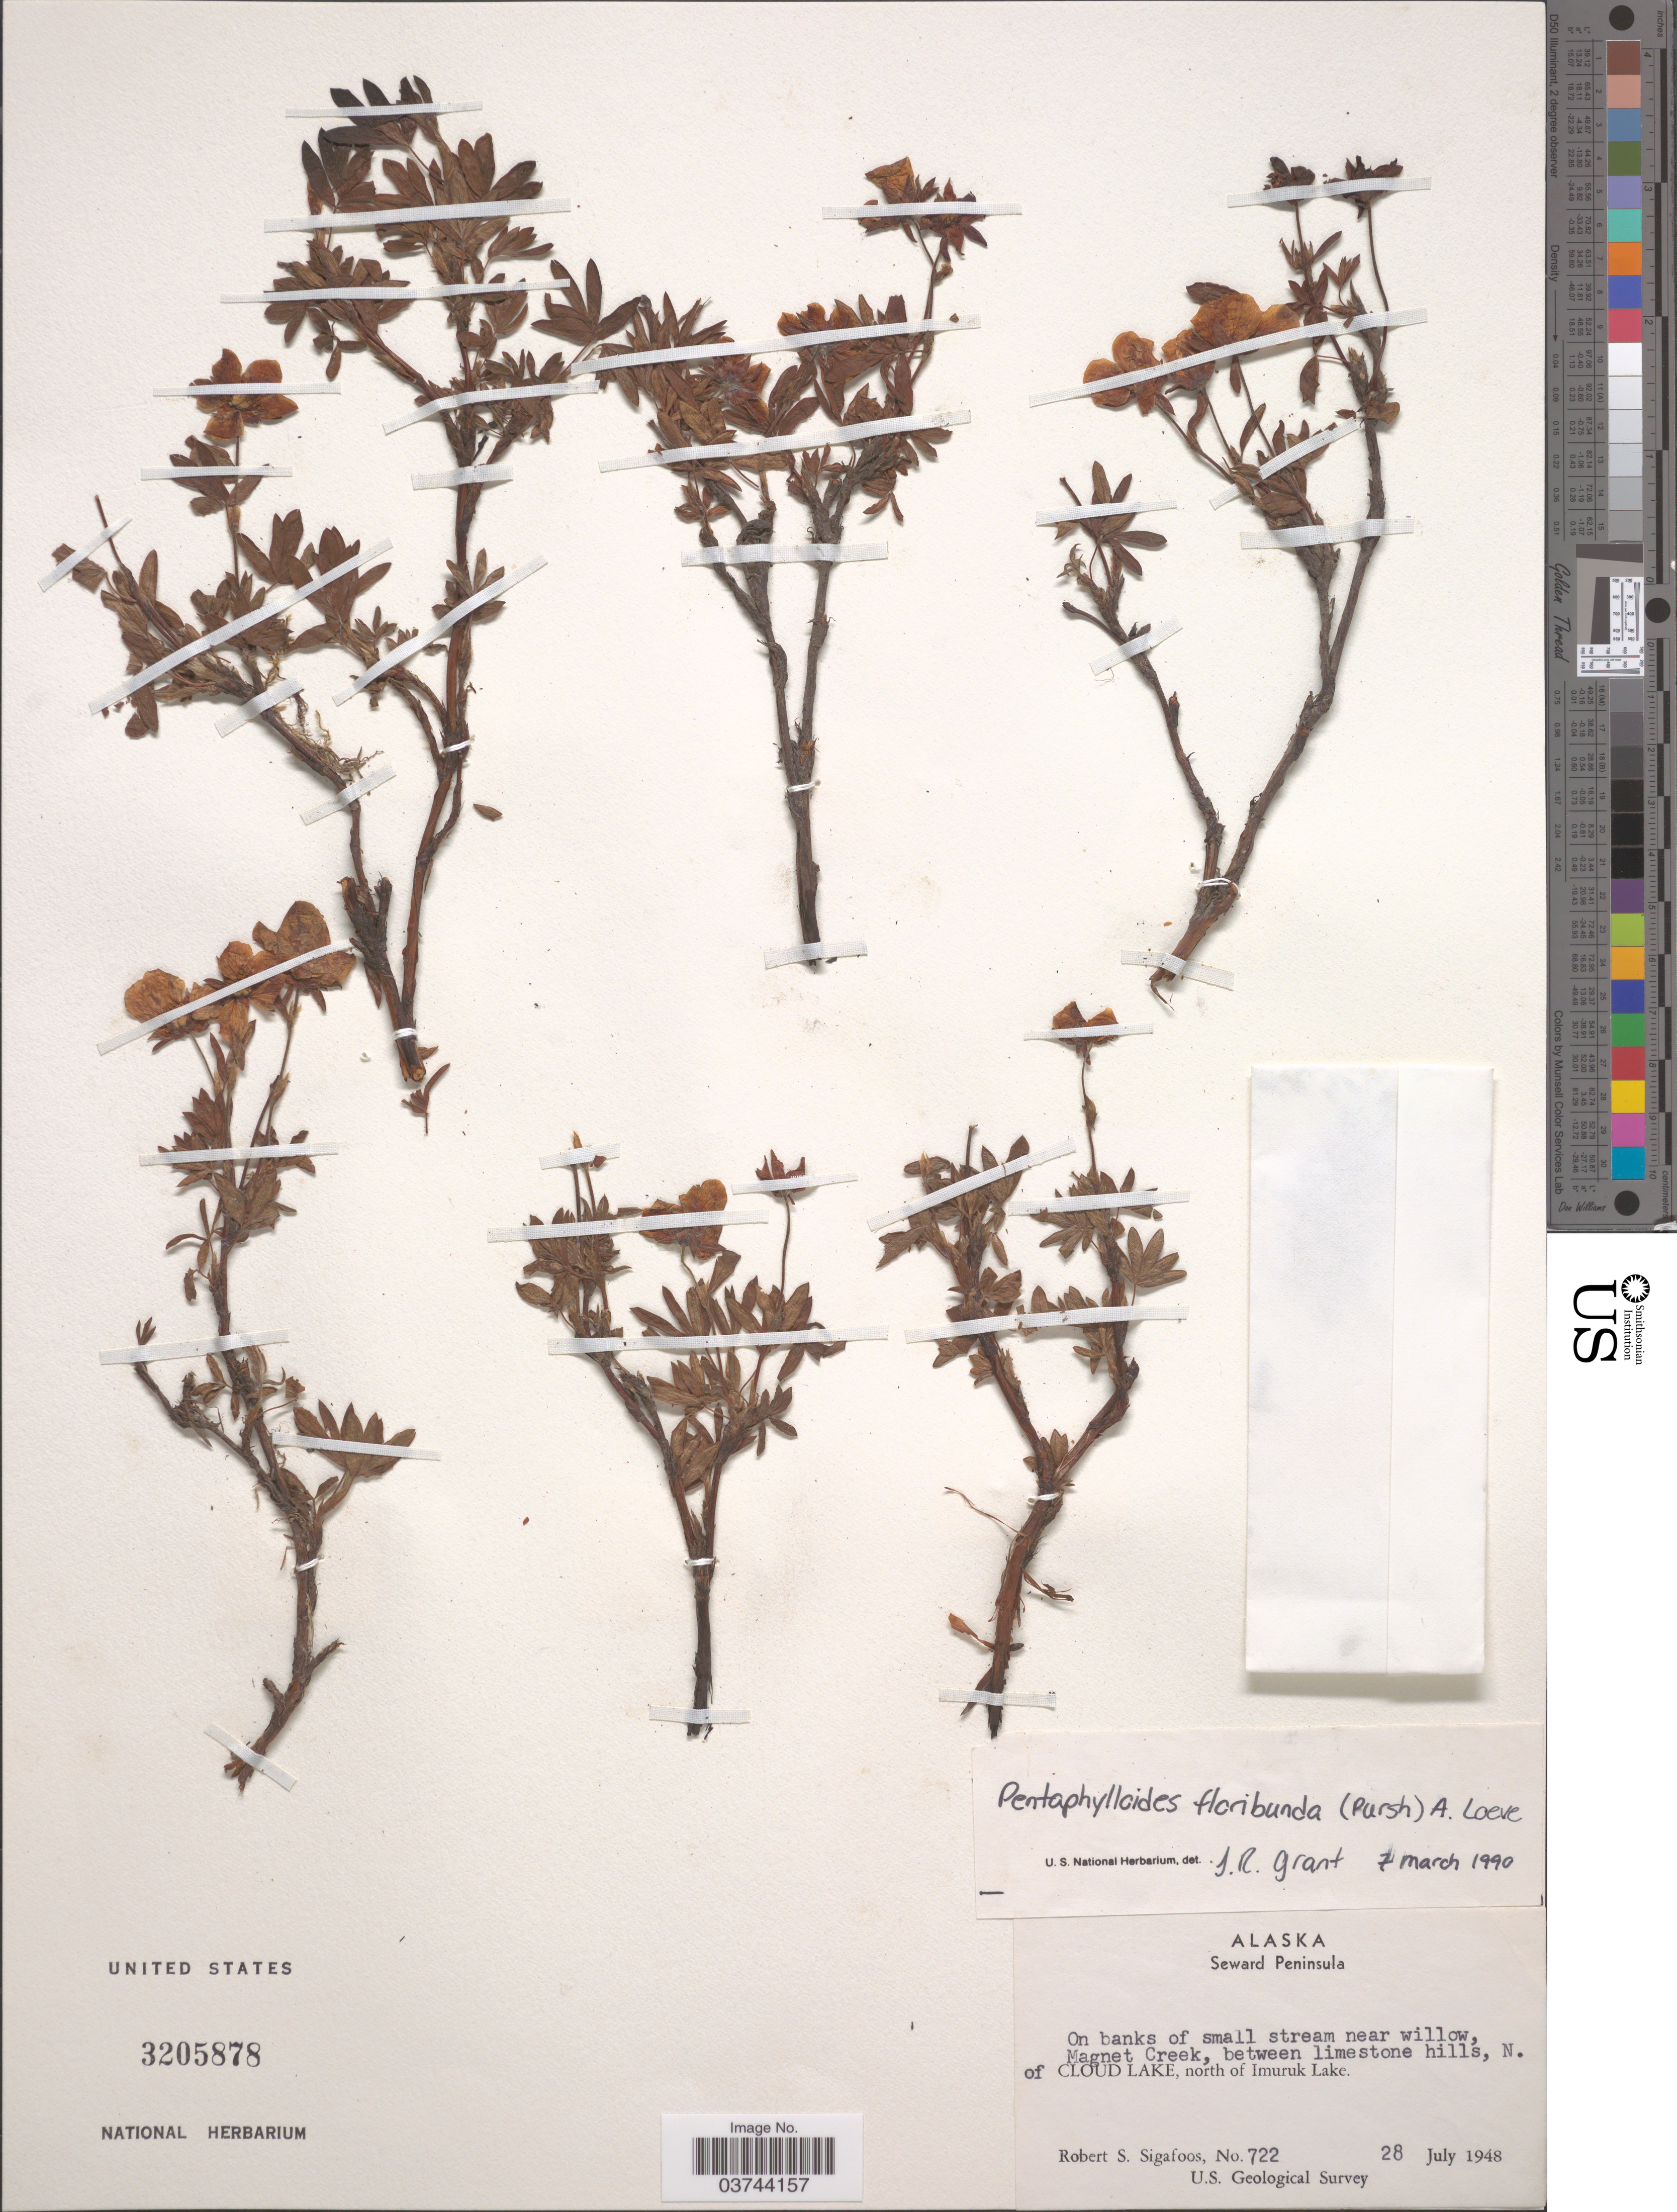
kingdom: Plantae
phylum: Tracheophyta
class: Magnoliopsida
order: Rosales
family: Rosaceae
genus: Dasiphora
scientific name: Dasiphora fruticosa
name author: (L.) Rydb.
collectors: R. Sigafoos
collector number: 722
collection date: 1948-07-28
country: United States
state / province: Alaska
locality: Seward Peninsula. On banks of small stream near willow, Magnet Creek, between limestone hills, N. of Cloud Lake, north of Imuruk Lake.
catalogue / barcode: US 3205878